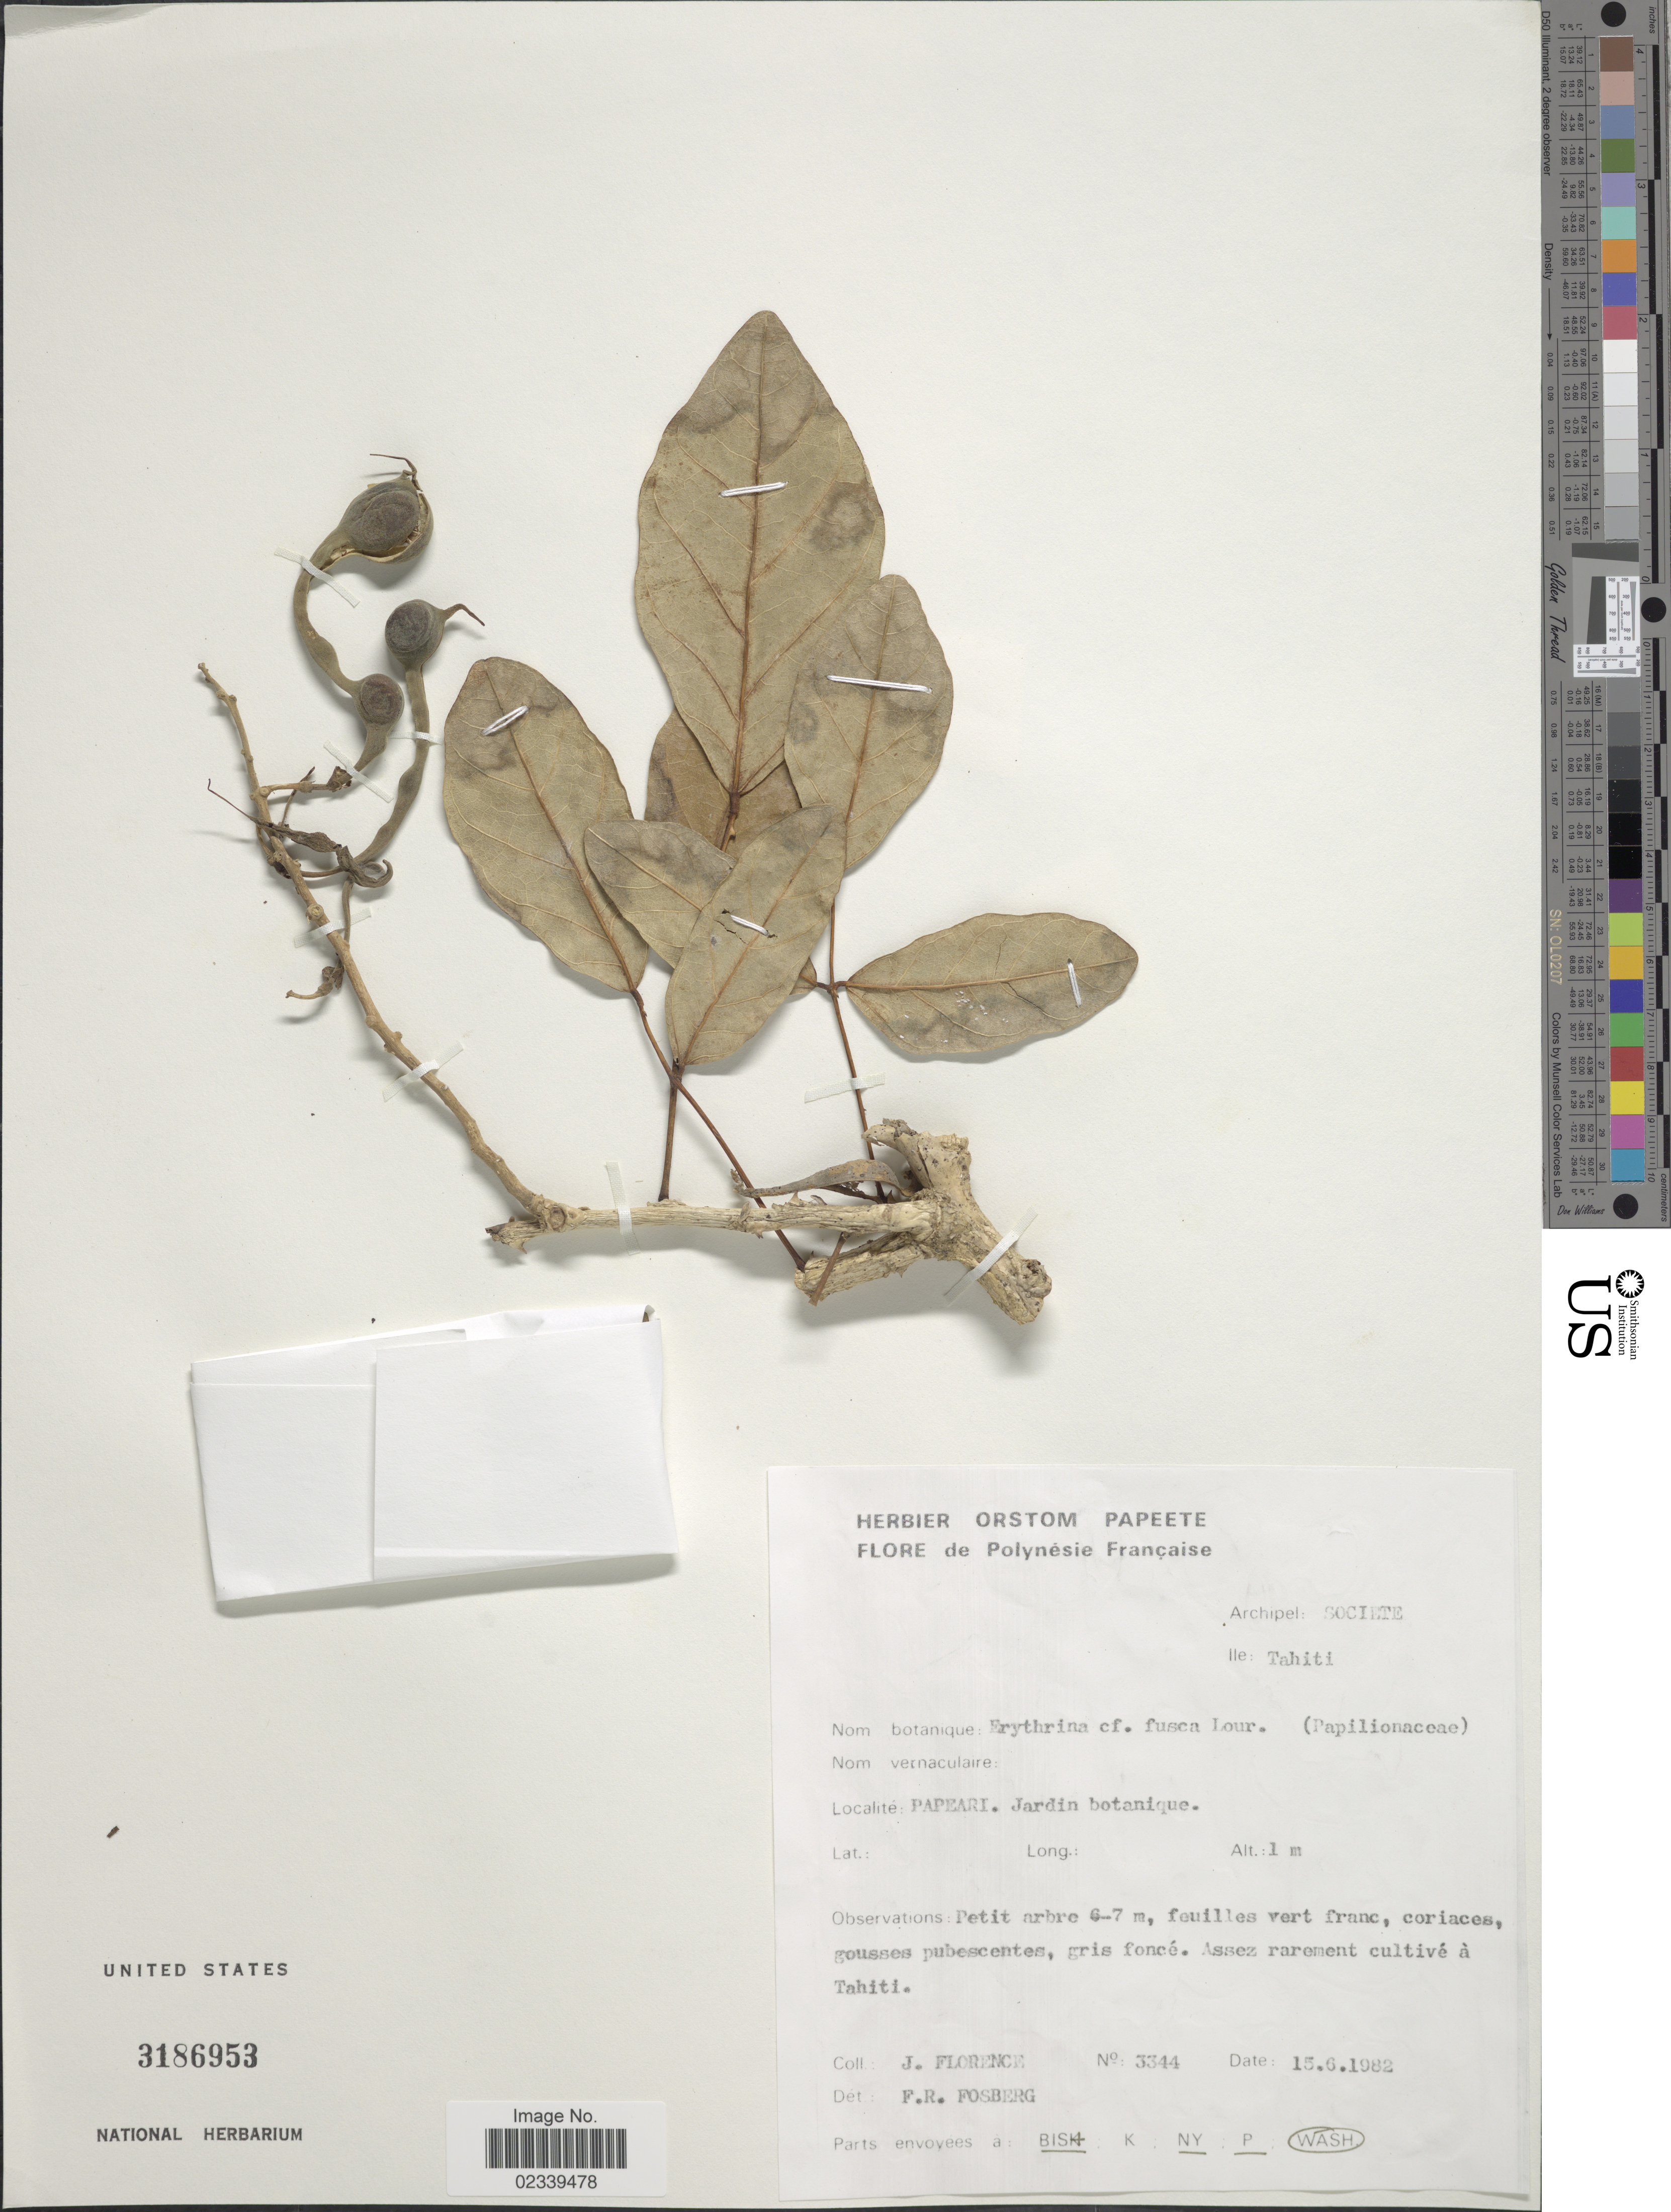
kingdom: Plantae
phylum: Tracheophyta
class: Magnoliopsida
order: Fabales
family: Fabaceae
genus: Erythrina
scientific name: Erythrina fusca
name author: Lour.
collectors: J. Florence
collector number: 3344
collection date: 1982-06-15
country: French Polynesia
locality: Archipel: Societe, Ile: Tahiti, Papeari, Jardin botanique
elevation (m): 1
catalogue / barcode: US 3186953